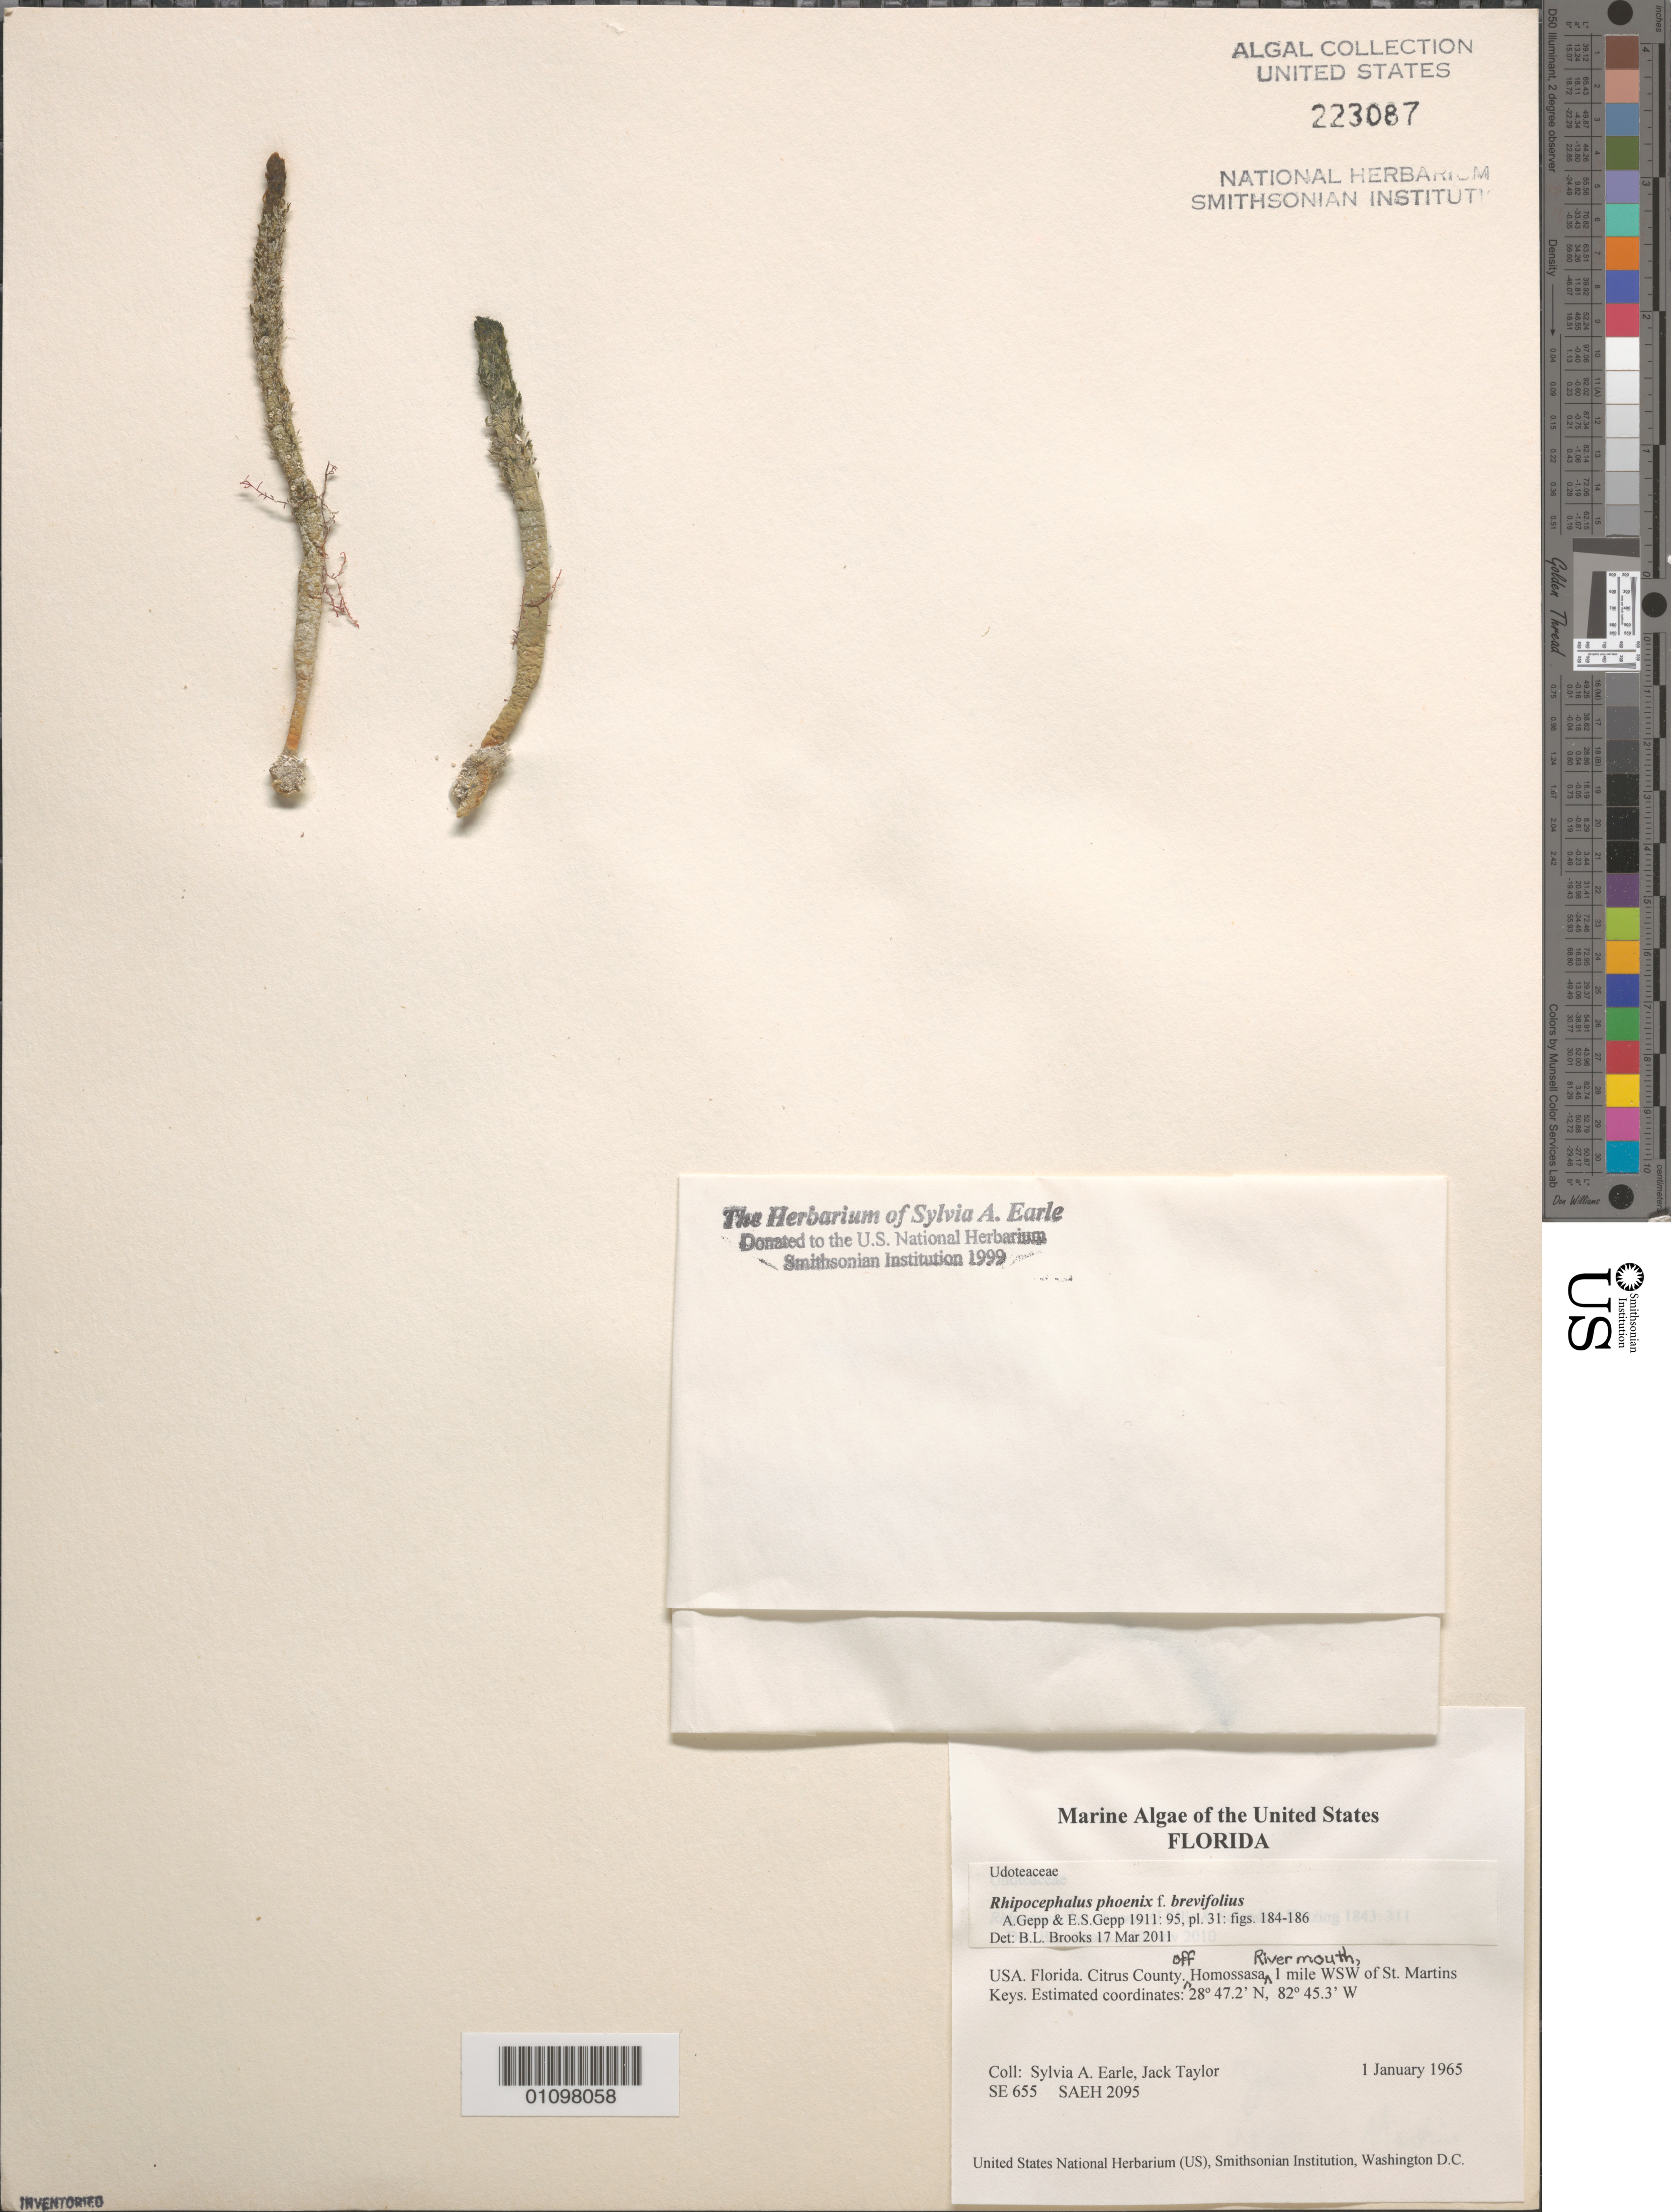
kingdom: Plantae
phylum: Chlorophyta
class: Ulvophyceae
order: Bryopsidales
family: Udoteaceae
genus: Rhipocephalus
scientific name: Rhipocephalus phoenix f. brevifolius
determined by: Brooks, B. L., (BOT), Smithsonian Institution - National Museum of Natural History (UNITED STATES)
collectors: S. A. Earle & J. L. Taylor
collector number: SE 655 & SAEH 2095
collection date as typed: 01 Jan 1965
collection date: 1965-01-01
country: United States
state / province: Florida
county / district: Citrus County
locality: Off Homosassa River mouth, 1 mile west southwest of St. Martins Keys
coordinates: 28 47.2'N, 82 45.3'W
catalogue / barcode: US 223087